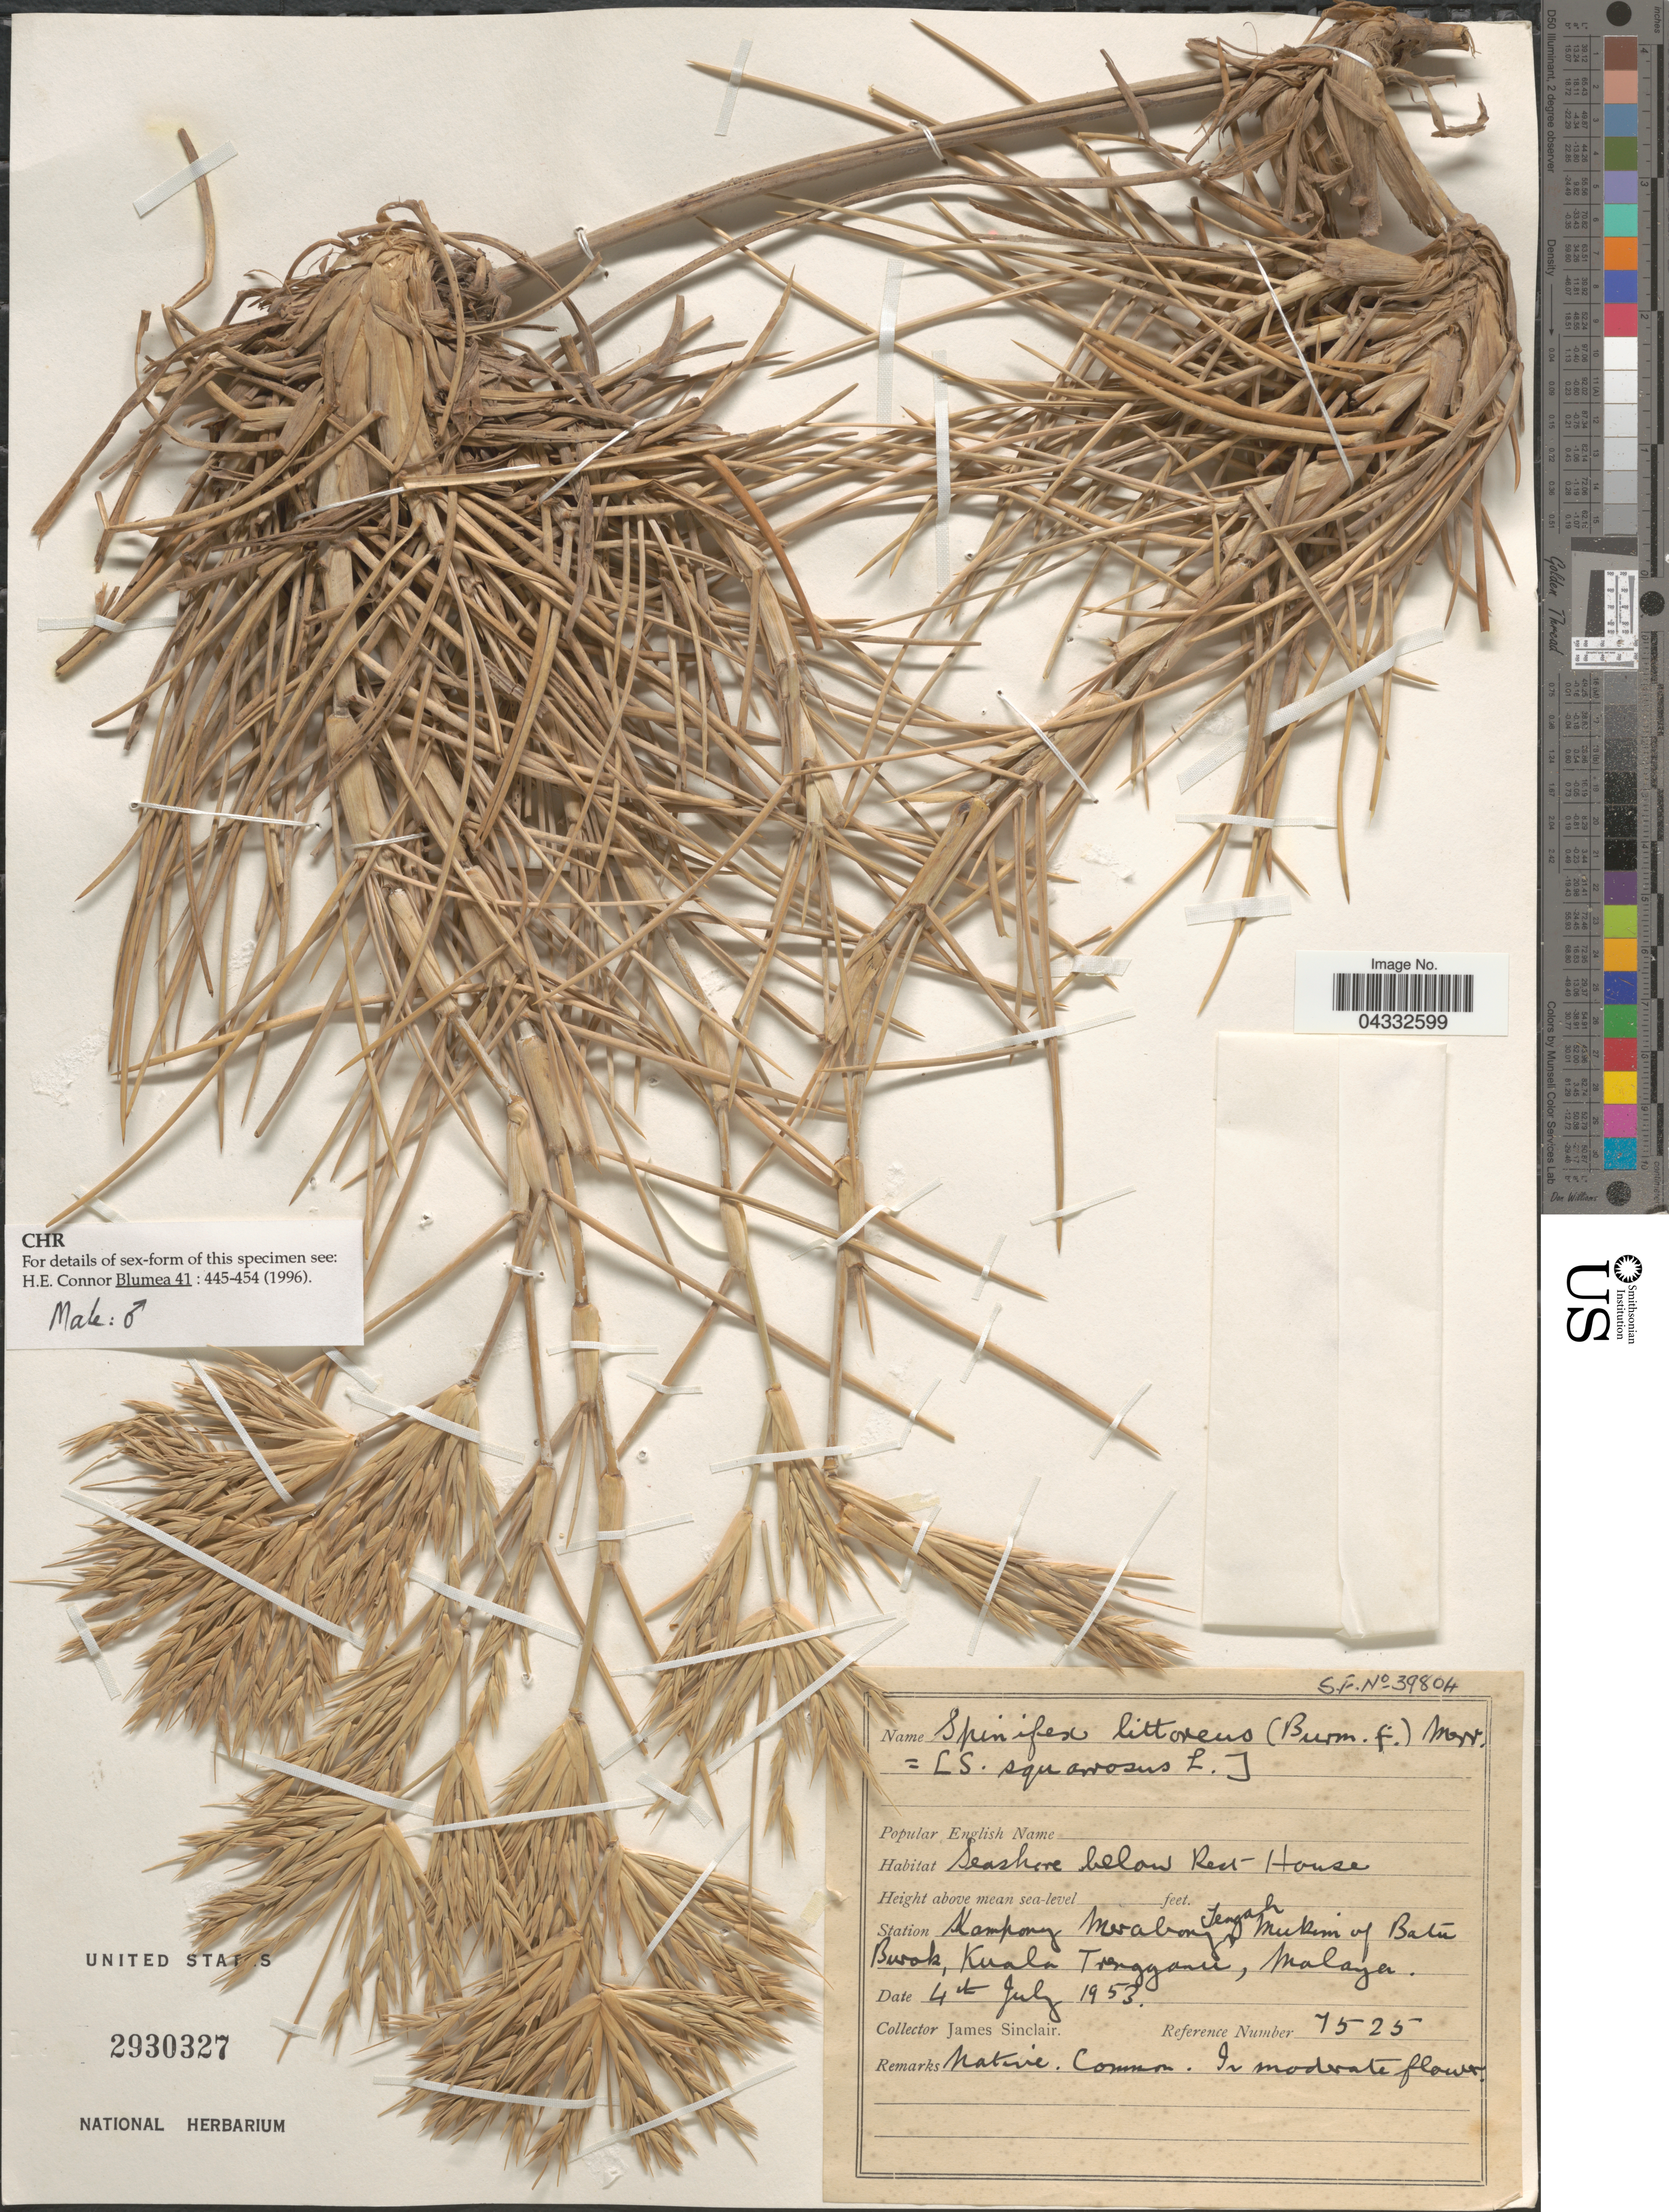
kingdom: Plantae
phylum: Tracheophyta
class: Liliopsida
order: Poales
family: Poaceae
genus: Spinifex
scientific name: Spinifex littoreus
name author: (Burm. f.) Merr.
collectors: J. Sinclair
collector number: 7525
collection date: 1953-07-04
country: Malaysia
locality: Kampong Merabang, Tengah Mukim of Batu Bwok, Kuala Trengganu.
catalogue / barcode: US 2930327